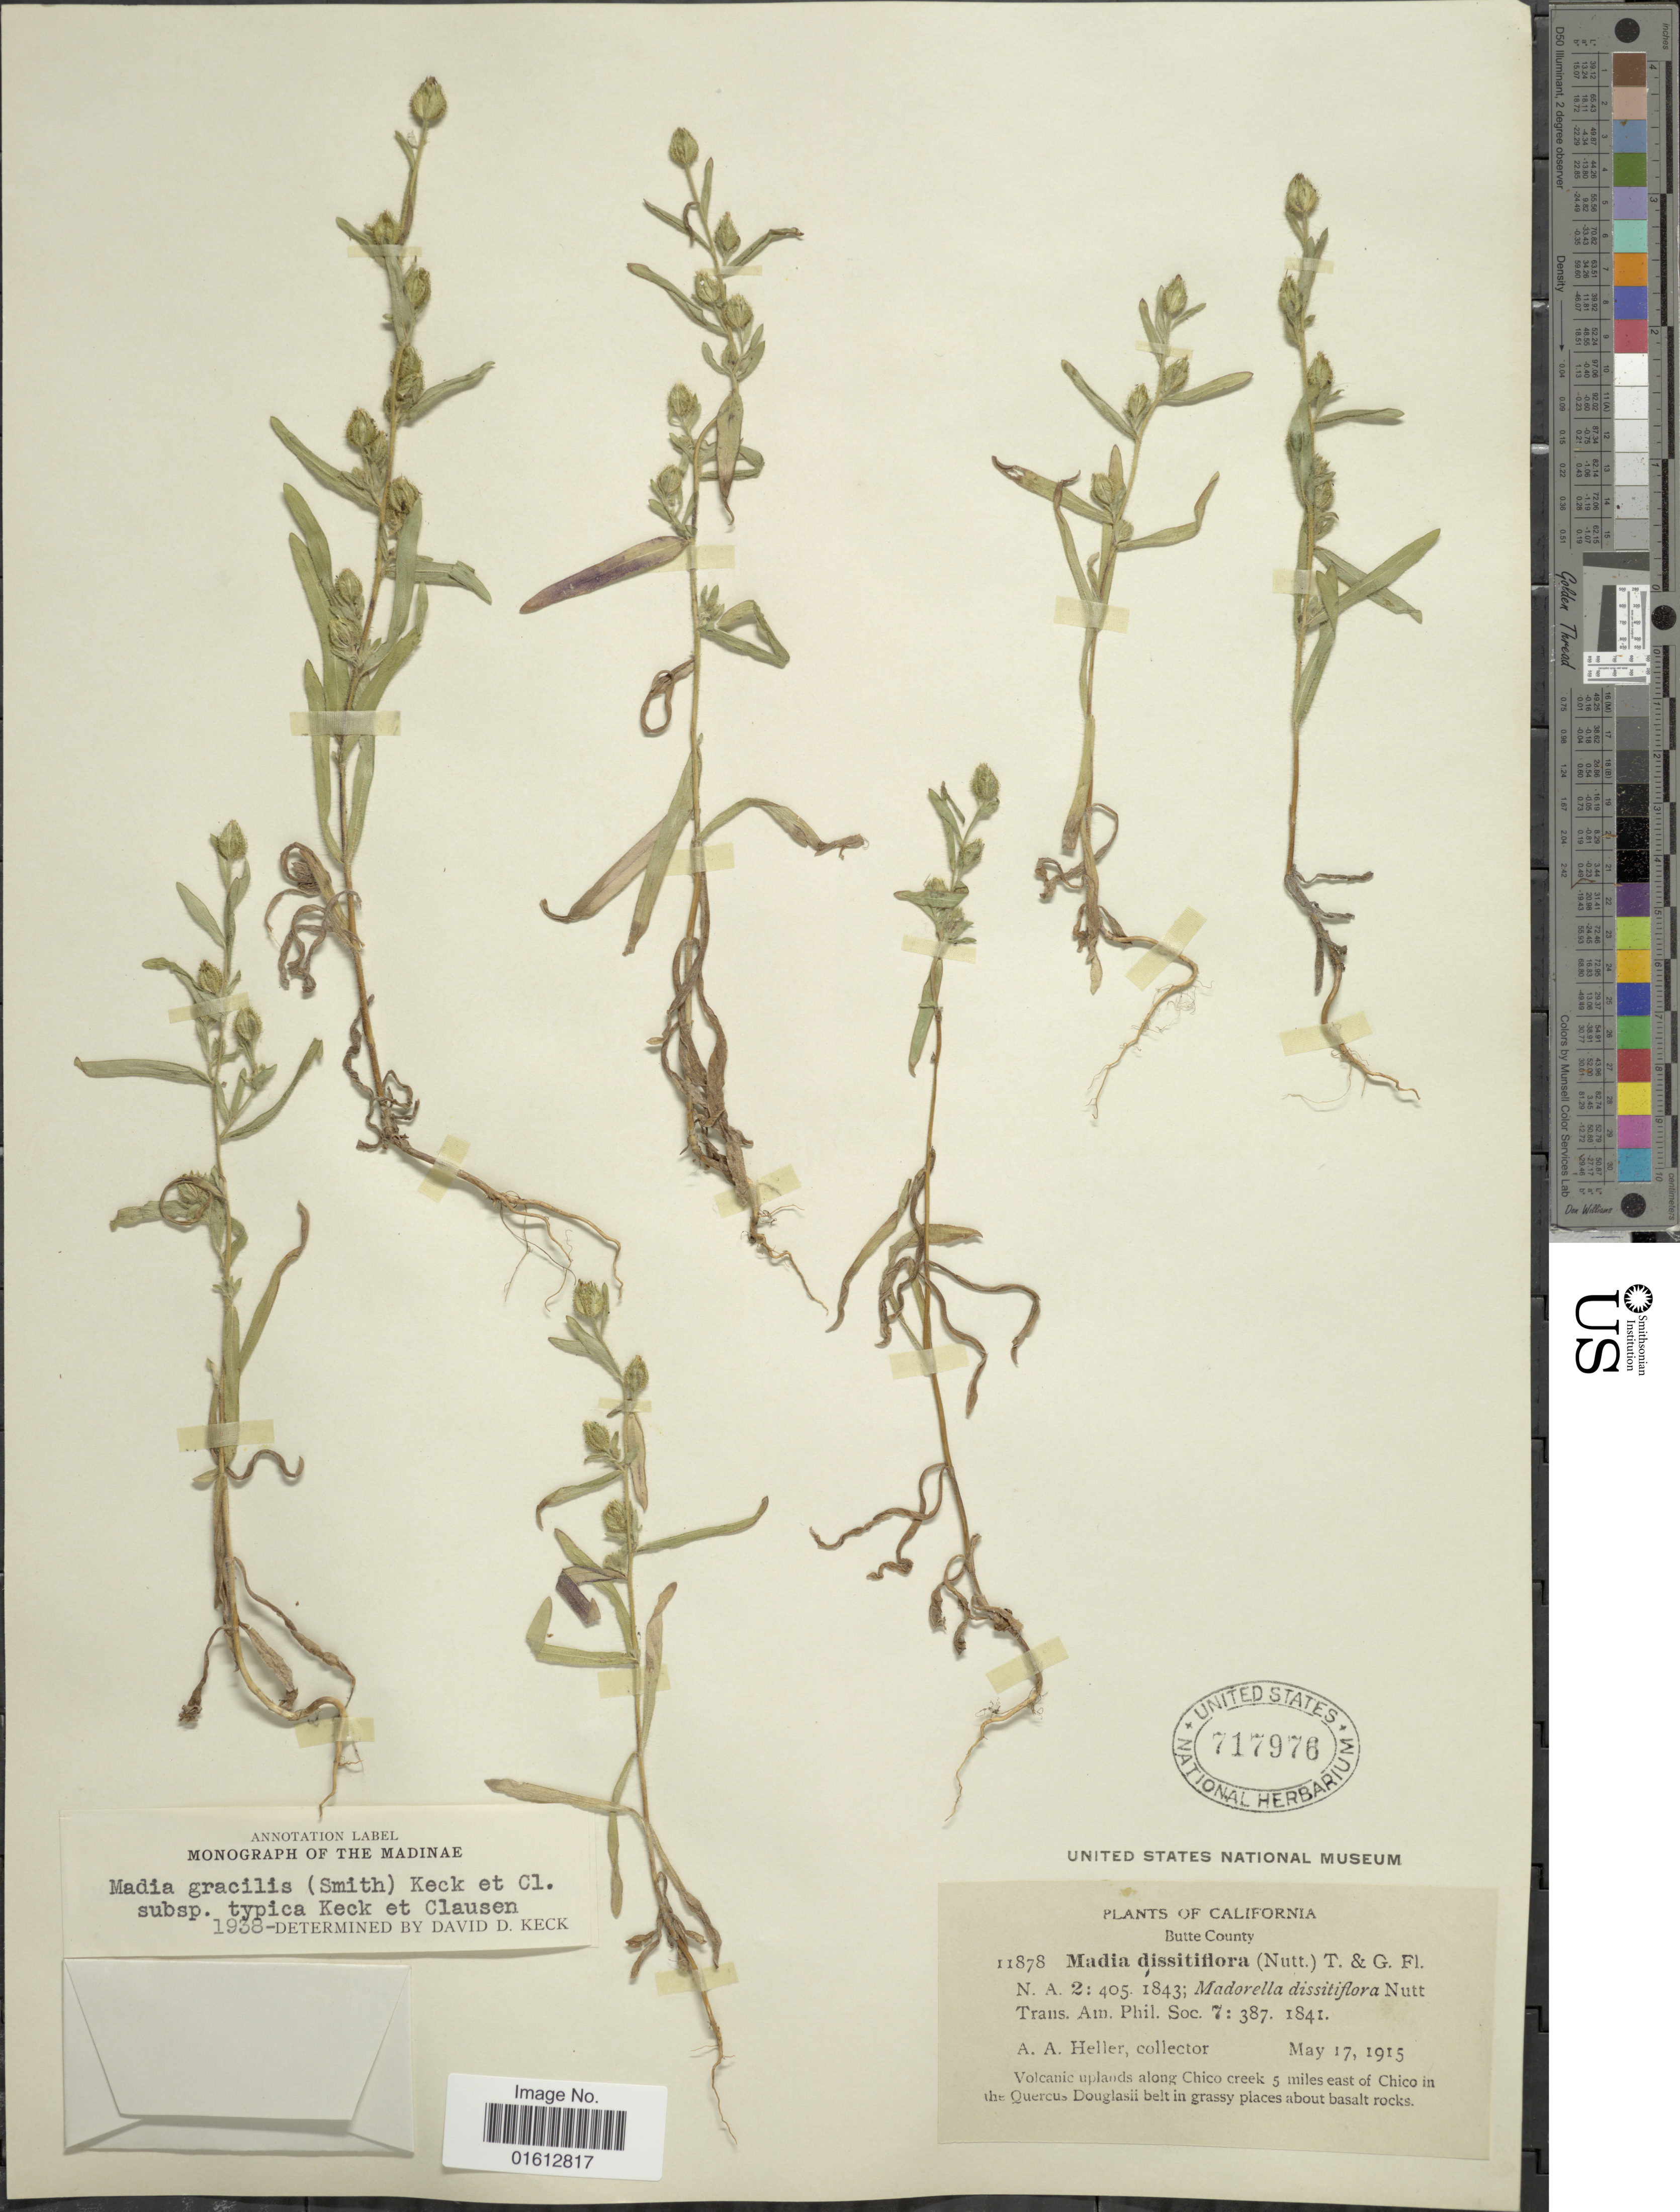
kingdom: Plantae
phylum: Tracheophyta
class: Magnoliopsida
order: Asterales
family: Asteraceae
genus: Madia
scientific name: Madia gracilis subsp. gracilis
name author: (Sm.) D.D. Keck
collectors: A. A. Heller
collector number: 11878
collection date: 1915-05-17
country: United States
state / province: California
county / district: Butte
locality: California, Butte County, Volcanis uplands along Chico creek 5 miles east of Chico in the Quercus Douglasii belt in grassy places about basalt rocks.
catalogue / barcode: US 717976